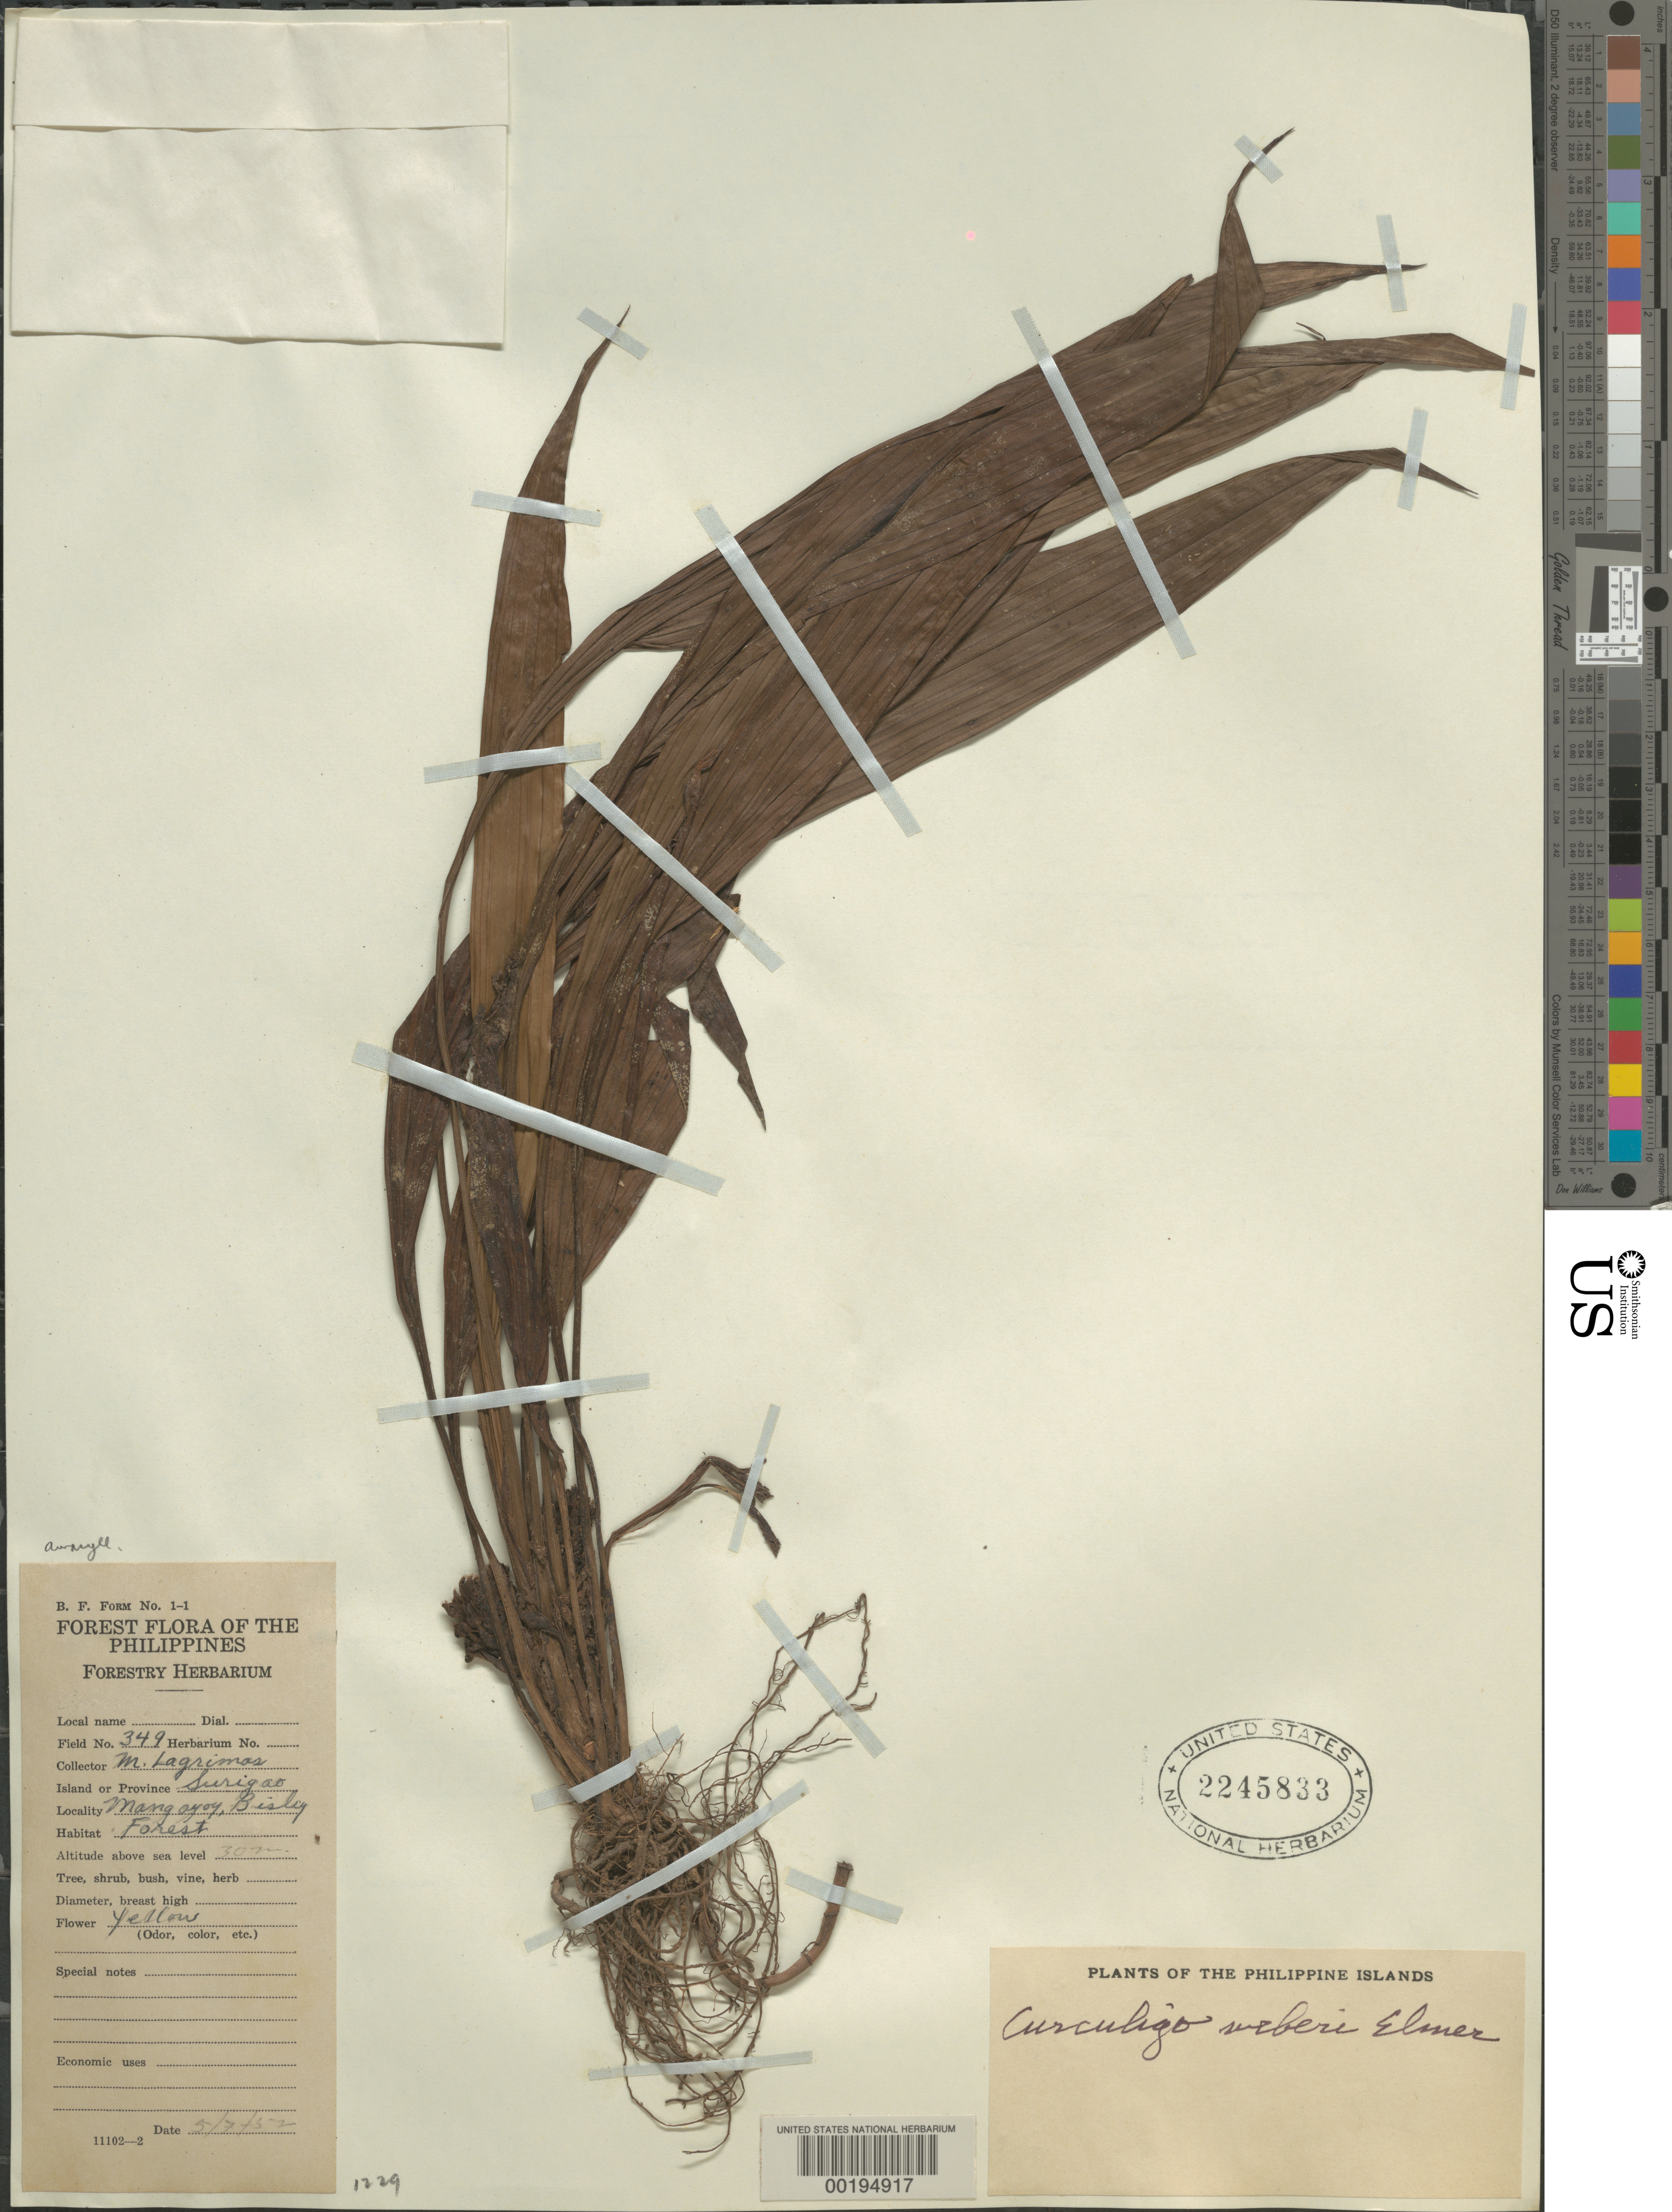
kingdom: Plantae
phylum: Tracheophyta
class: Liliopsida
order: Asparagales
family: Hypoxidaceae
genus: Curculigo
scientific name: Curculigo weberi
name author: Elmer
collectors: M. Lagrimas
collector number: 349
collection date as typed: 07 May 1952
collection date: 1952-05-07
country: Philippines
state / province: Caraga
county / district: Surigao del Norte / Surigao del Sur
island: Mindanao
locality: Mangoyoy, bisley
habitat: Forest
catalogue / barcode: US 2245833